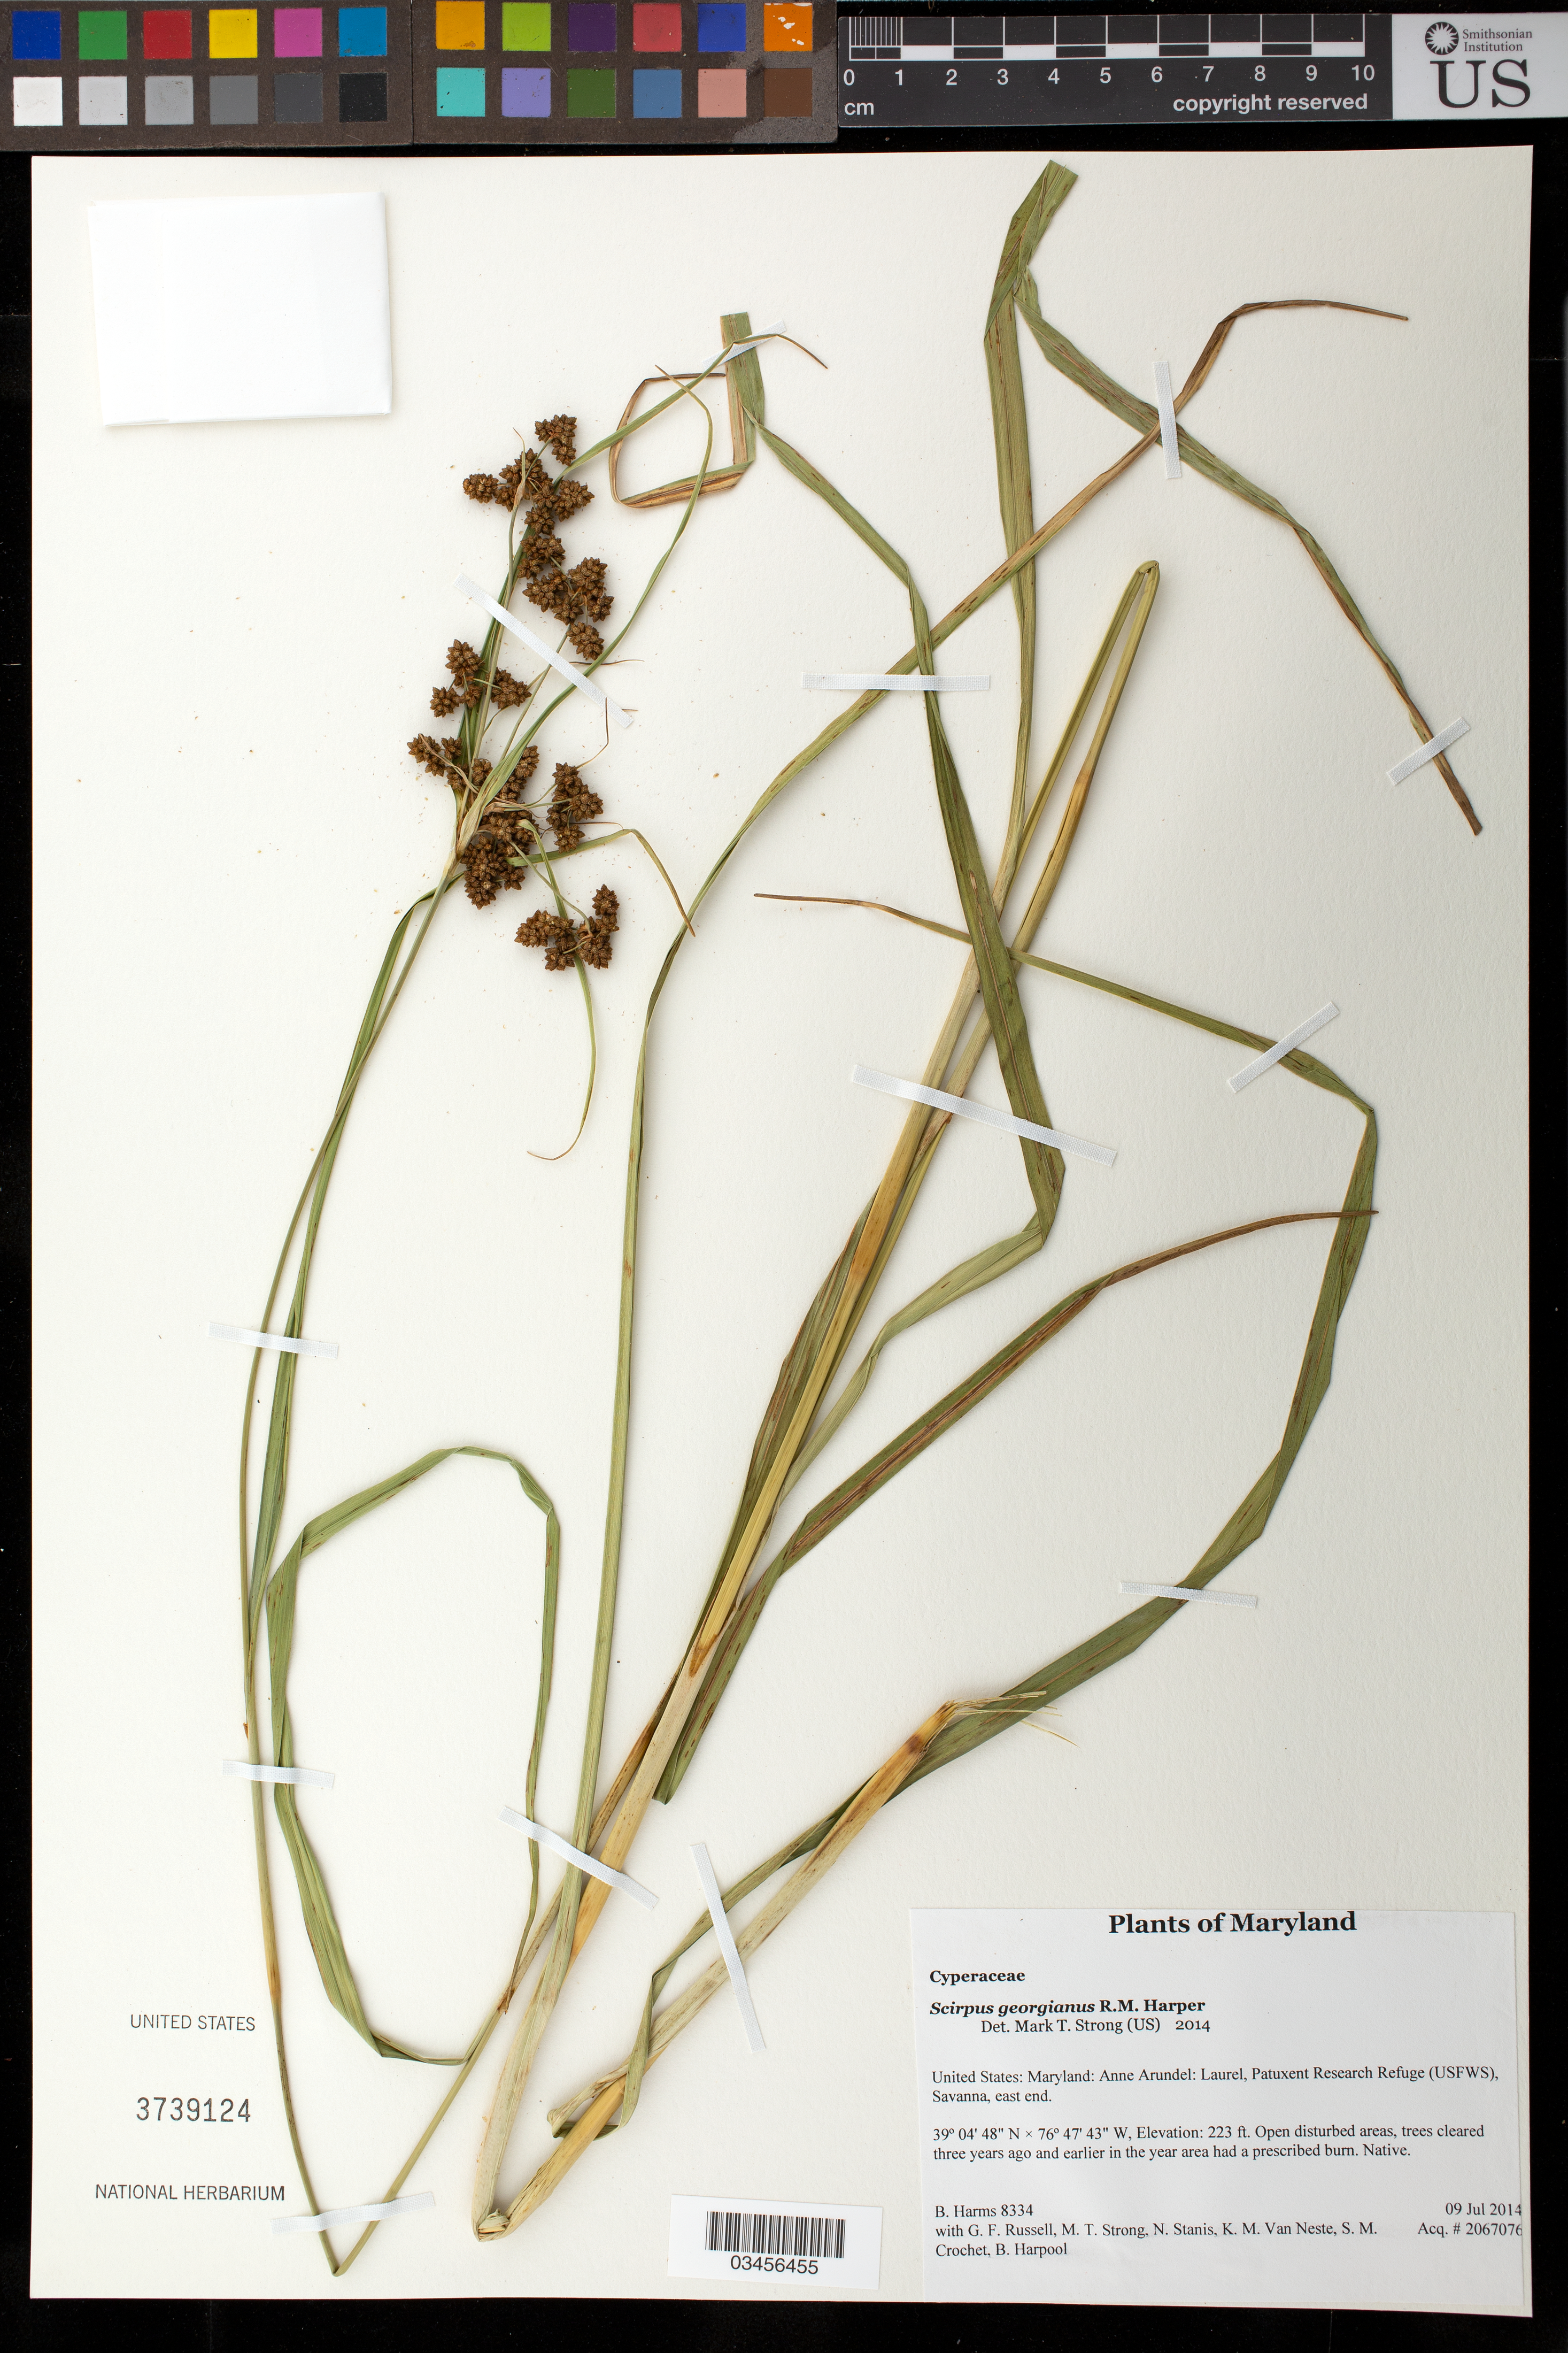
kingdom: Plantae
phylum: Tracheophyta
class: Liliopsida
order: Poales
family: Cyperaceae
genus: Scirpus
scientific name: Scirpus georgianus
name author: R.M. Harper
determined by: Strong, M. T., (US), Smithsonian Institution - National Museum of Natural History (UNITED STATES)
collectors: B. Harms, G. Russell, M. T. Strong, N. Stanis, K. M. Van Neste & S. M. Crochet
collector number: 8334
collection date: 2014-07-09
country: United States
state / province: Maryland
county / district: Anne Arundel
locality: Laurel, Patuxent Research Refuge (USFWS), Savanna, east end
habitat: Open disturbed areas, trees cleared three years ago and earlier in the year area had a prescribed burn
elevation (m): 68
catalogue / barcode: US 3739124